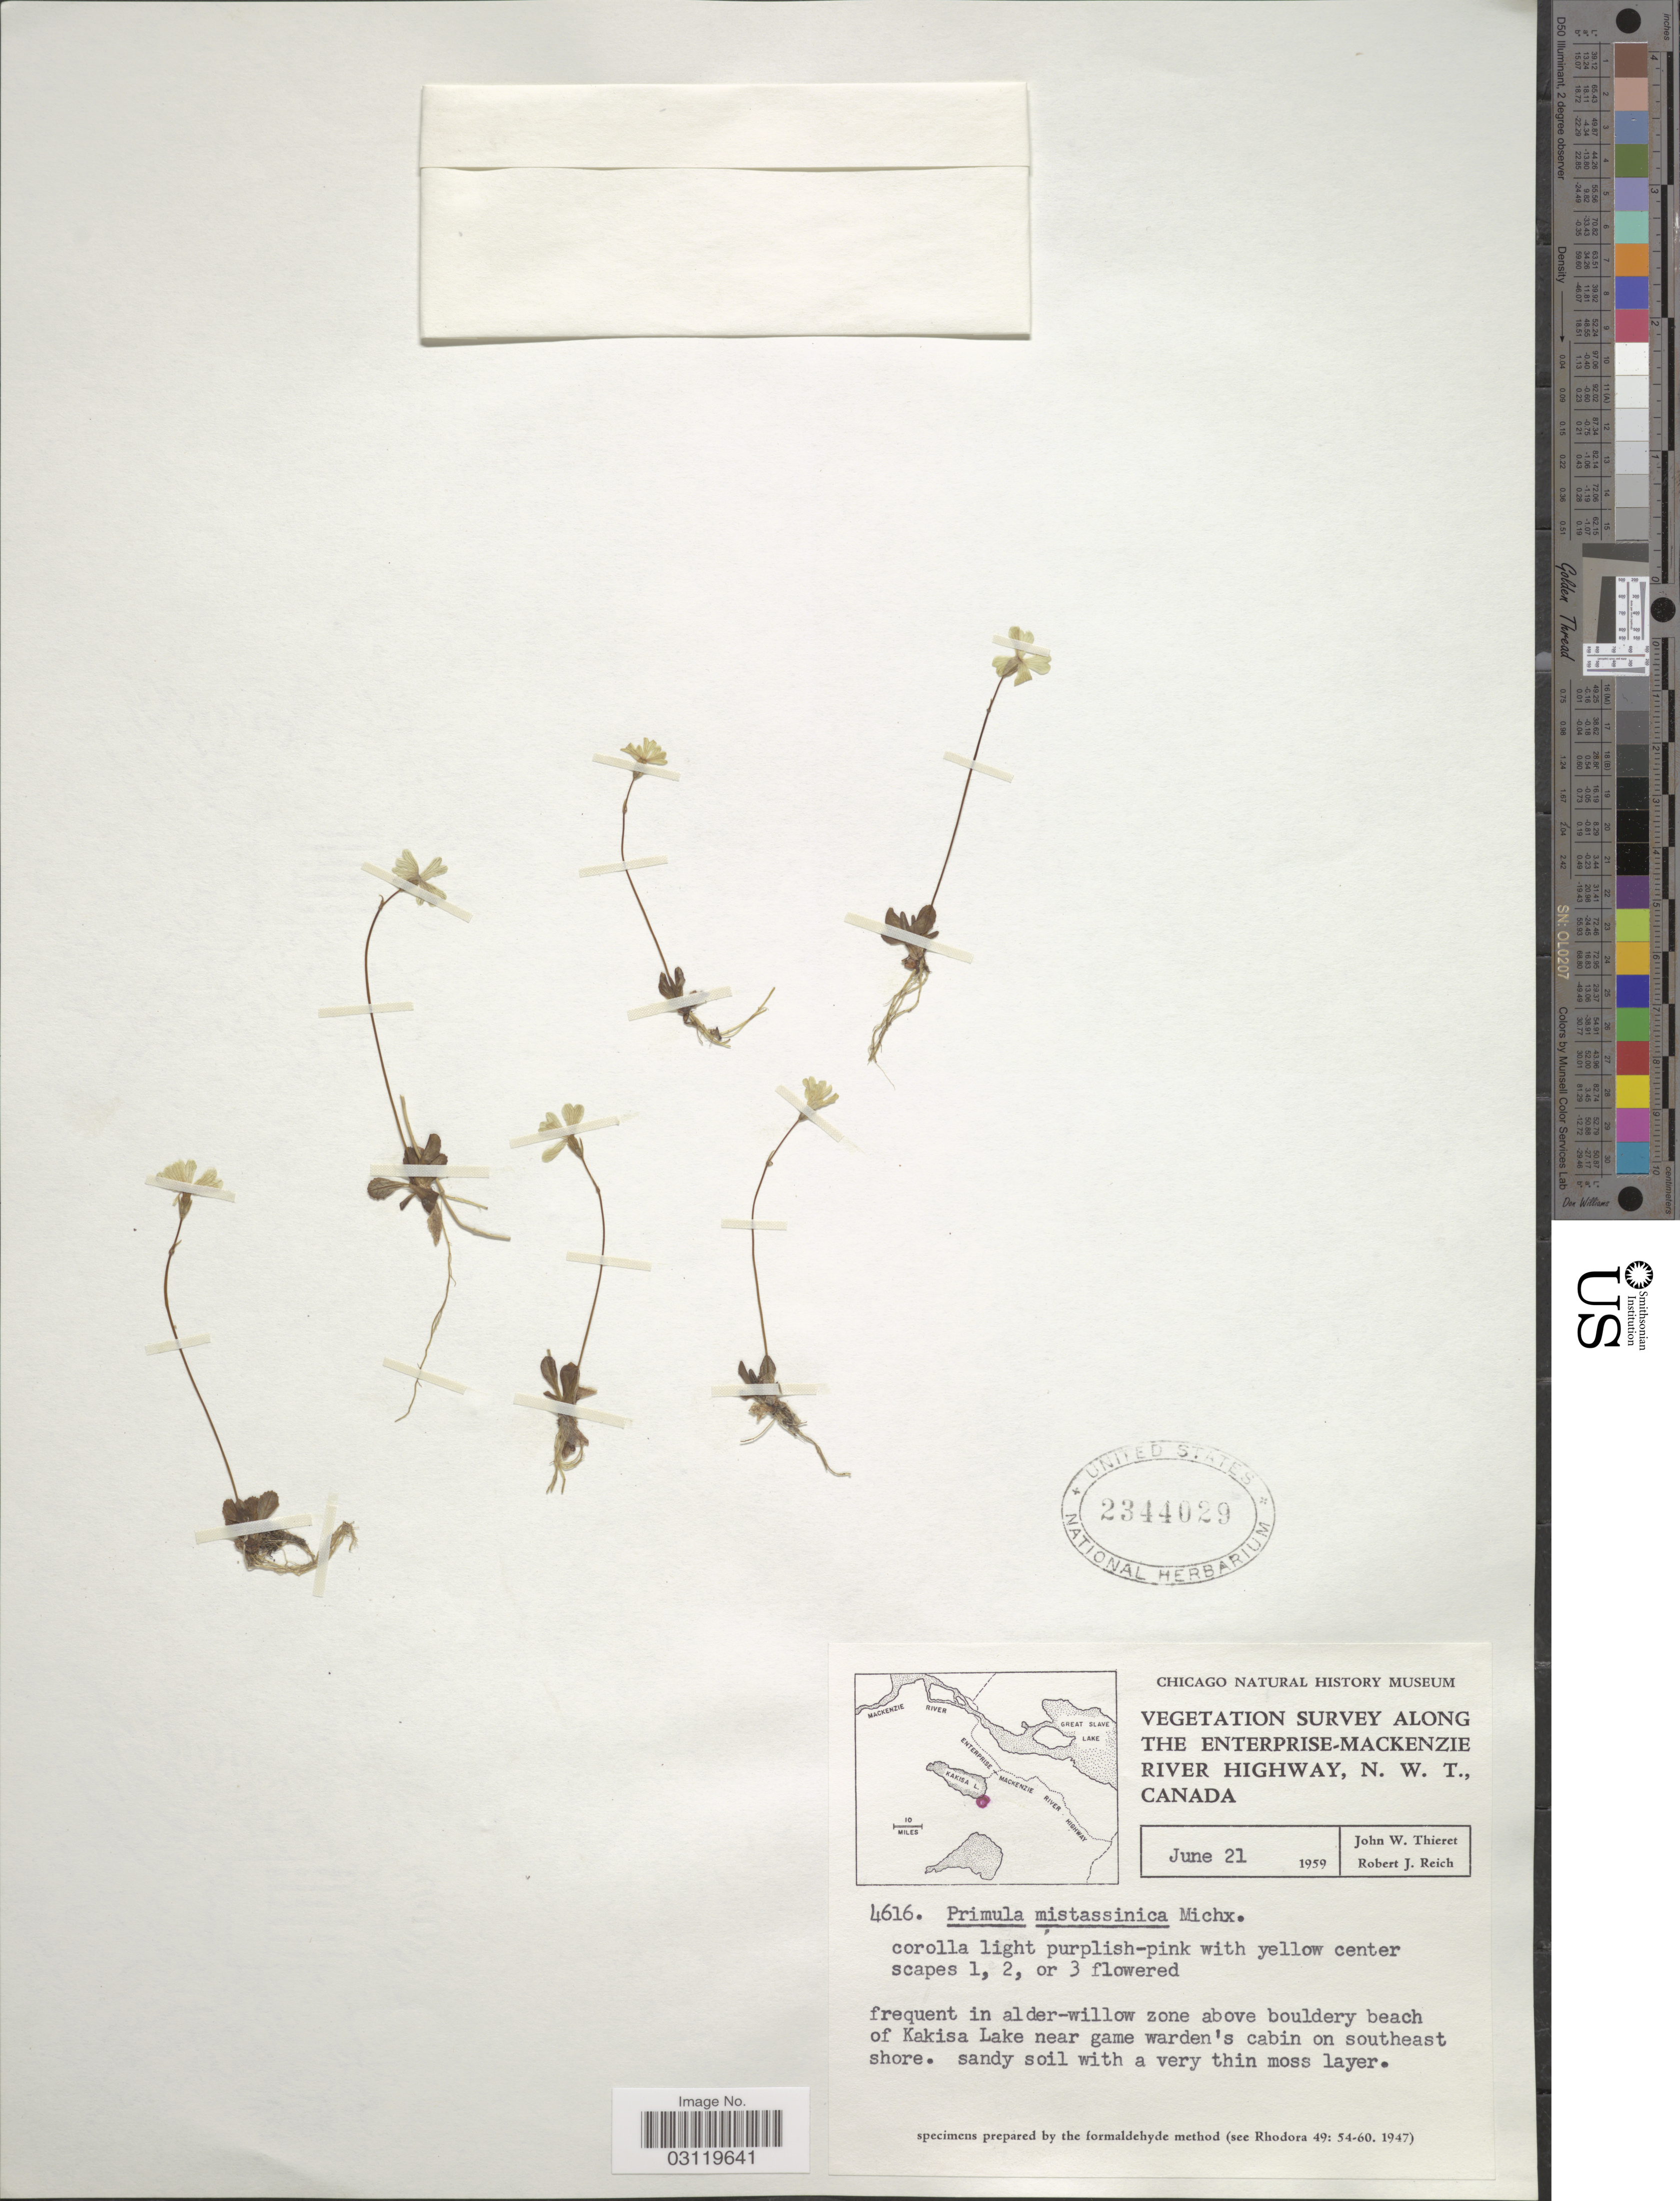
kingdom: Plantae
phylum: Tracheophyta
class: Magnoliopsida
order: Ericales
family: Primulaceae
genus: Primula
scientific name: Primula mistassinica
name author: Michx.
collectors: J. W. Thieret & R. Reich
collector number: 4616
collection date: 1959-06-21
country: Canada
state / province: Northwest Territories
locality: Along the Enterprise-Mackenzie River Highway, frequent in alder-willow zone above bouldery beach of Kakisa Lake near game warden's cabin on southeast shore.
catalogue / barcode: US 2344029